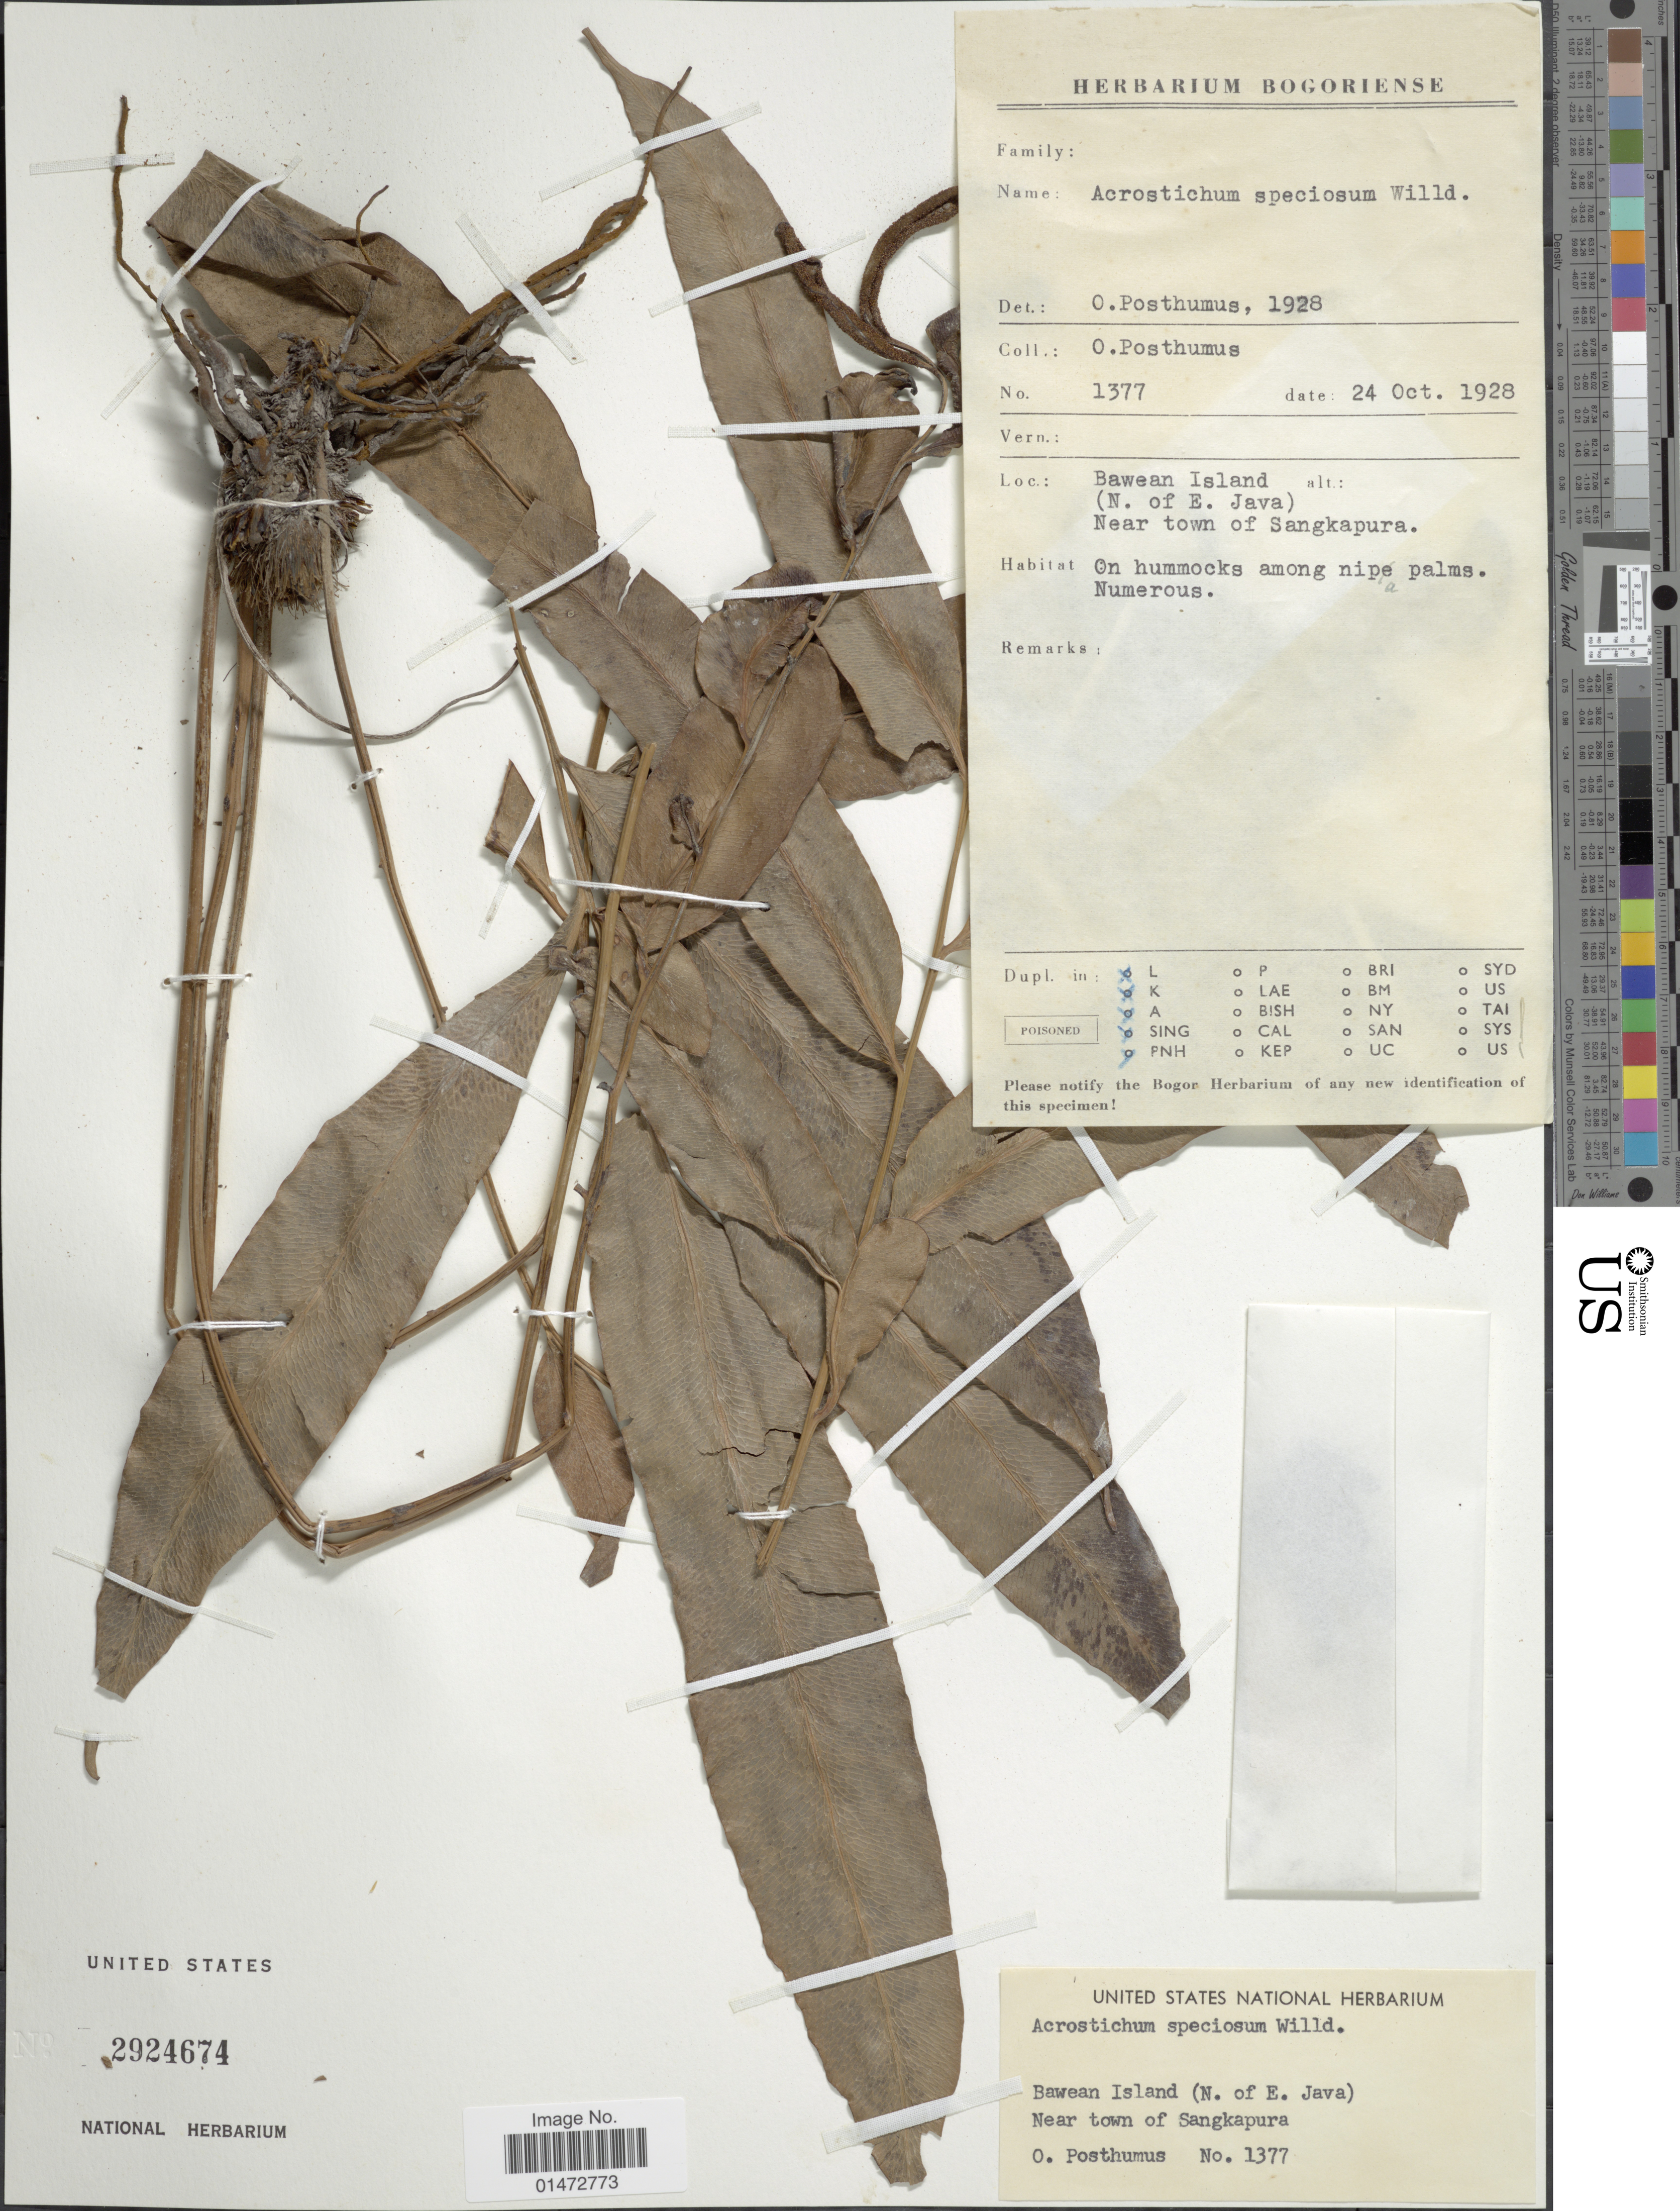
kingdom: Plantae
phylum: Tracheophyta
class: Polypodiopsida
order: Polypodiales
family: Pteridaceae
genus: Acrostichum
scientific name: Acrostichum aureum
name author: L.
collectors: O. Posthumus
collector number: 1377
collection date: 1928-10-24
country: Indonesia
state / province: Java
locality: Bawean Island, (N. of E. Java), near town of Sangkapura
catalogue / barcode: US 2924674